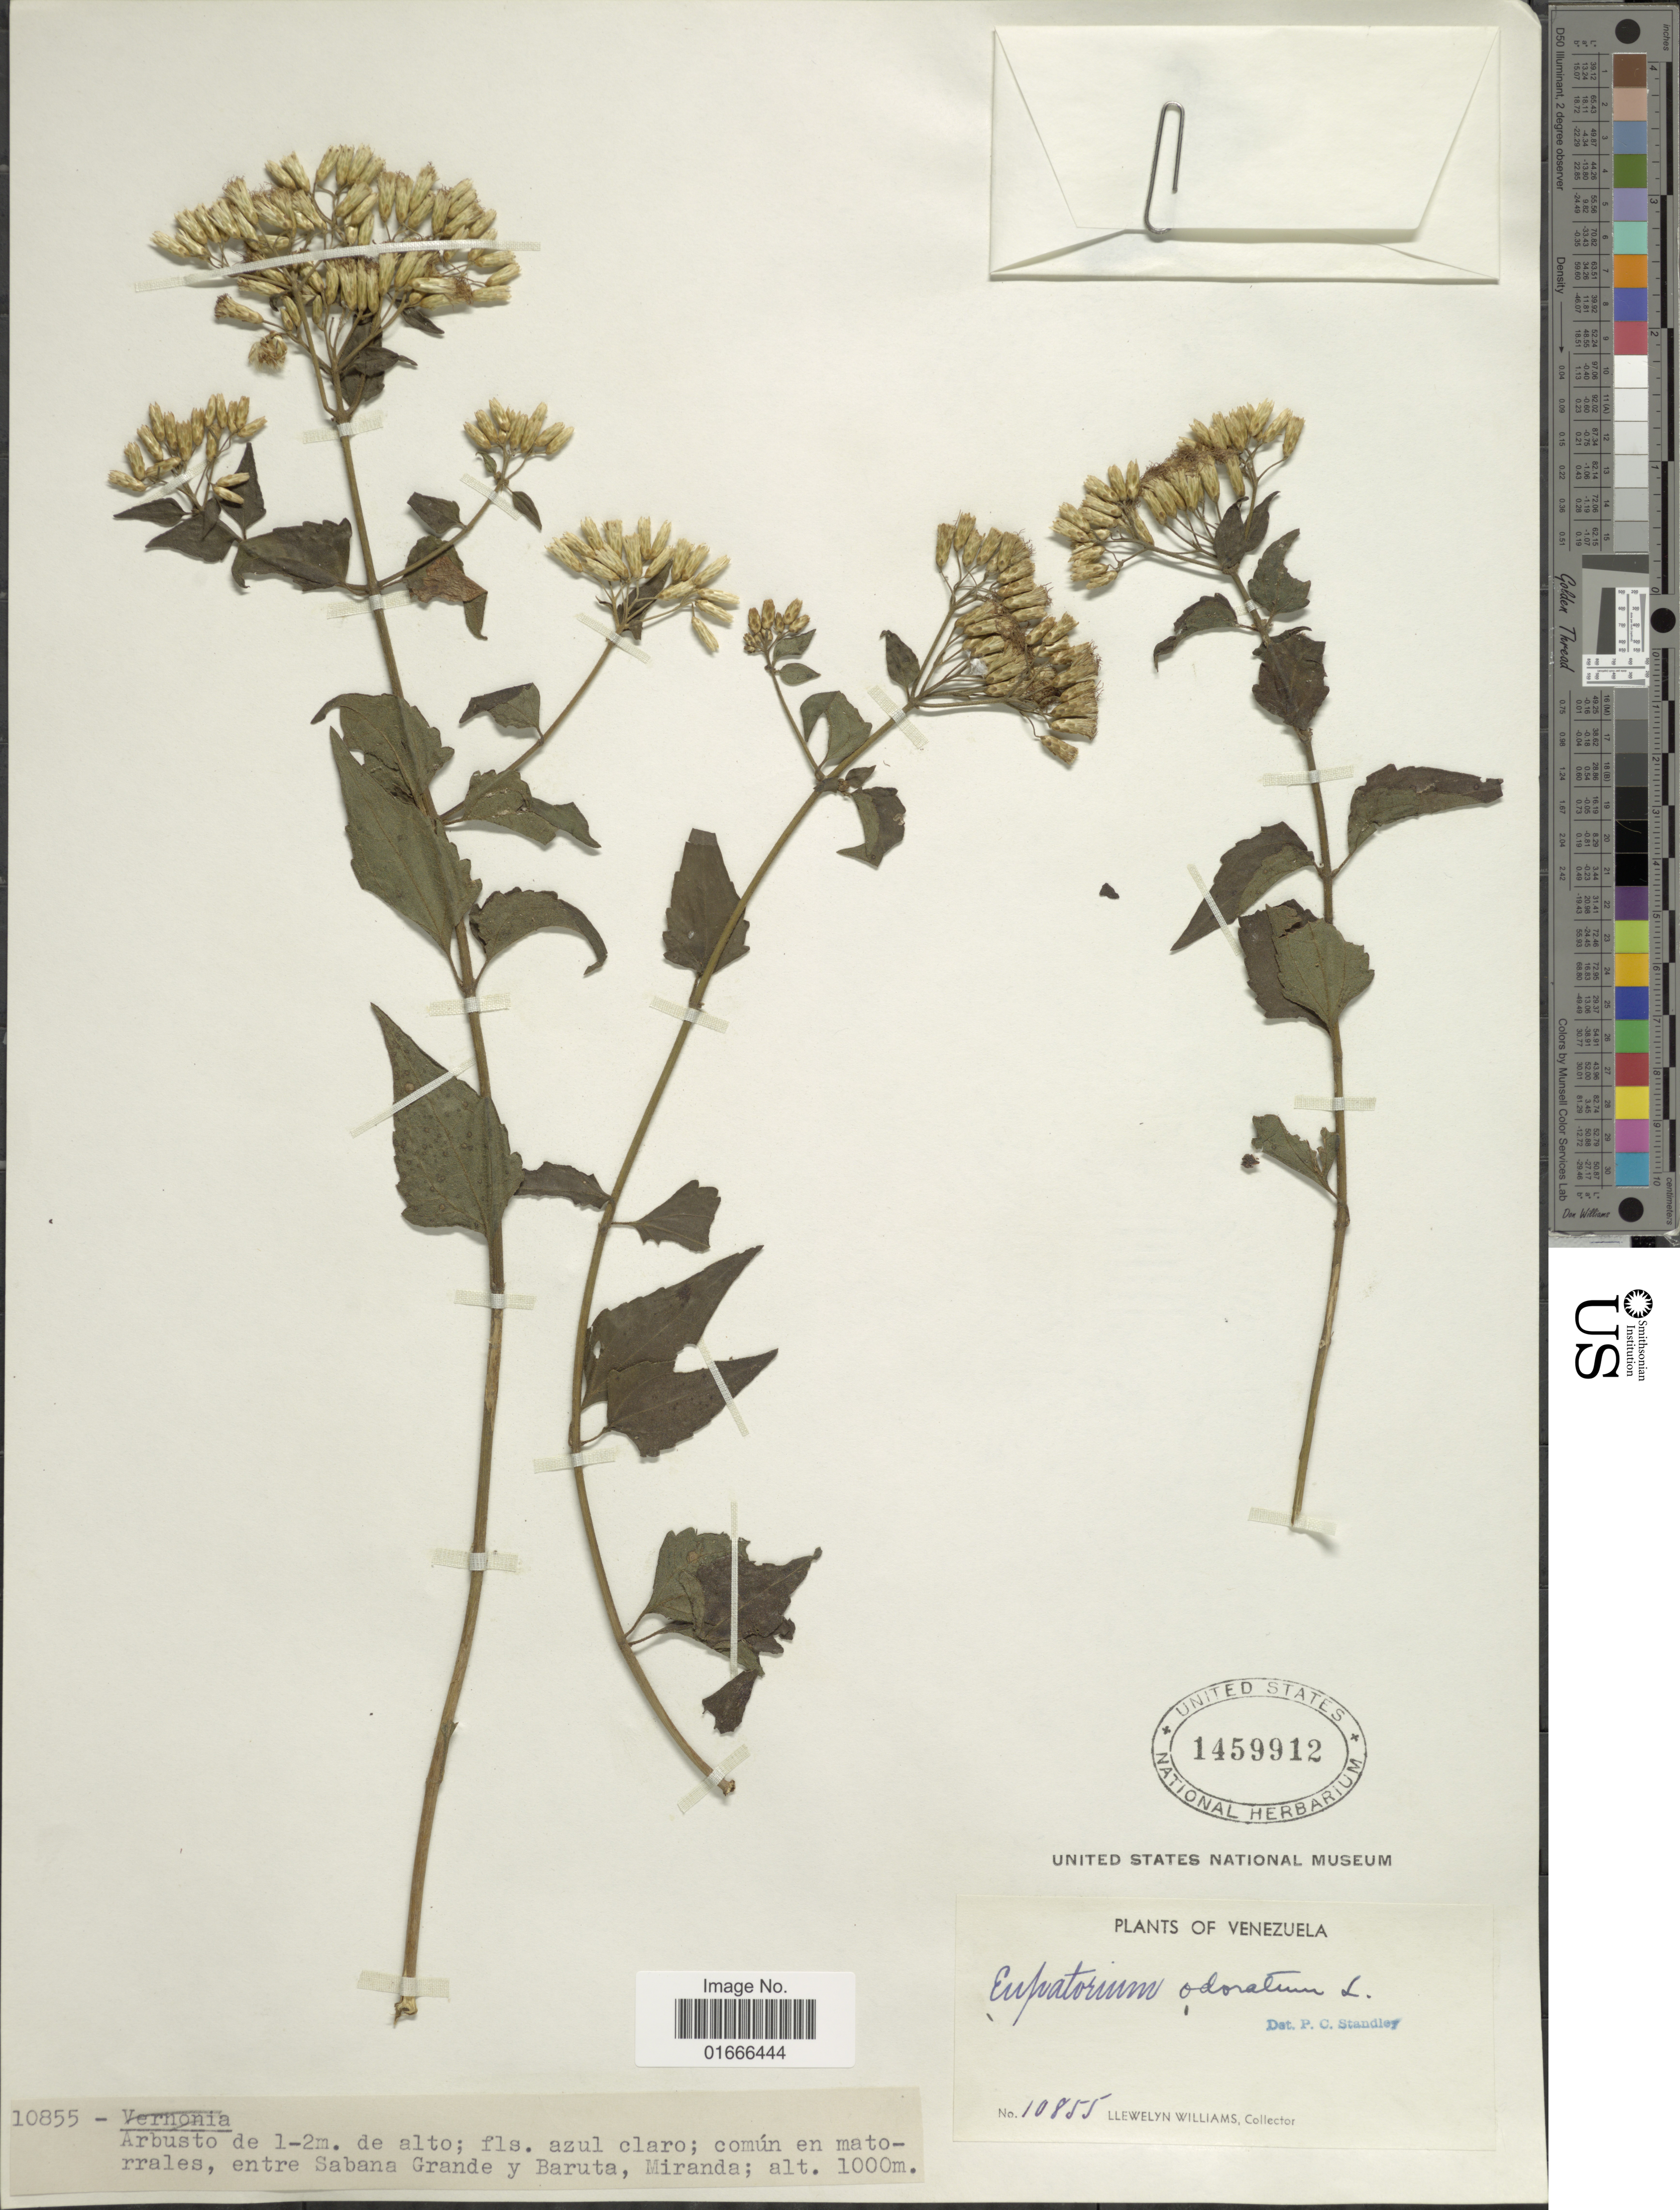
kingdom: Plantae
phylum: Tracheophyta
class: Magnoliopsida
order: Asterales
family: Asteraceae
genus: Chromolaena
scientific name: Chromolaena odorata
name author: (L.) R.M. King & H. Rob.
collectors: Ll. Williams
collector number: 10855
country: Venezuela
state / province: Miranda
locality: Entra Sabana Grande y Baruta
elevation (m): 1000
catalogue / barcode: US 1459912